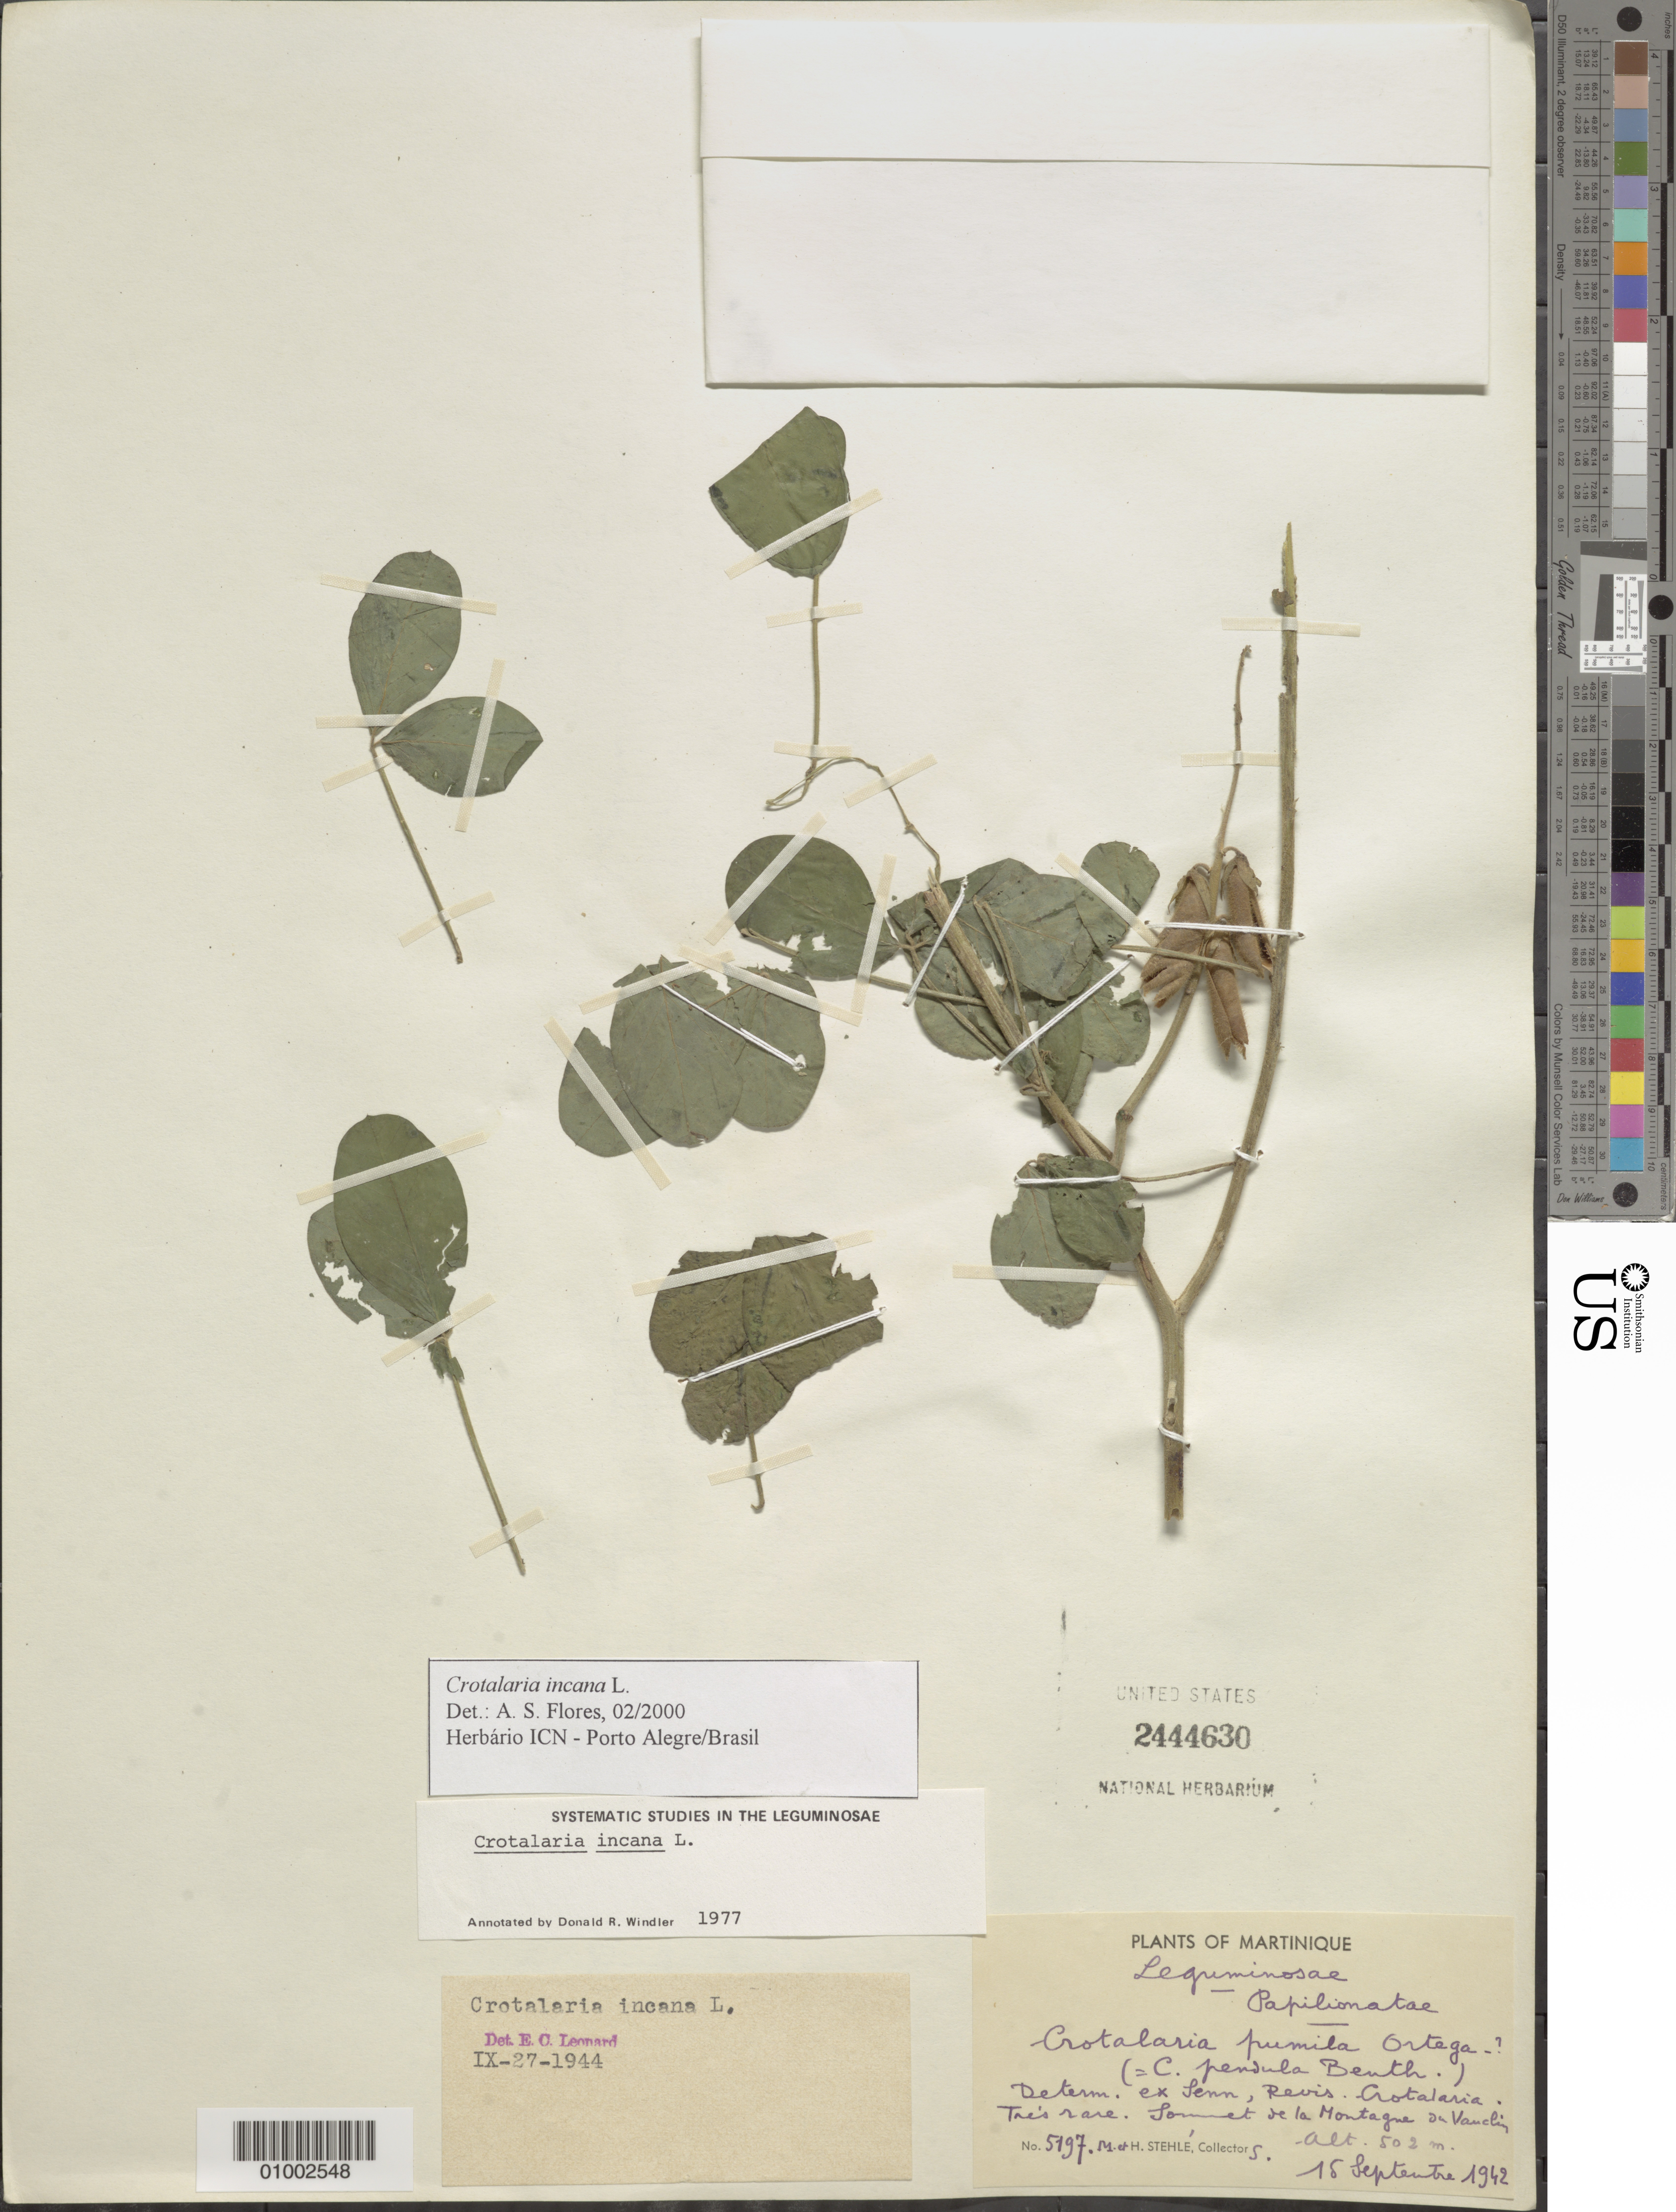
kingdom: Plantae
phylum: Tracheophyta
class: Magnoliopsida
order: Fabales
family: Fabaceae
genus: Crotalaria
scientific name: Crotalaria incana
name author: L.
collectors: H. Stehlé & M. Stehlé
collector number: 5197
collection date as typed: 15 Sep 1942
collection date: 1942-09-15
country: Martinique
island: Martinique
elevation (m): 502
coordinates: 0 N, 0 E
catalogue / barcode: US 2444630